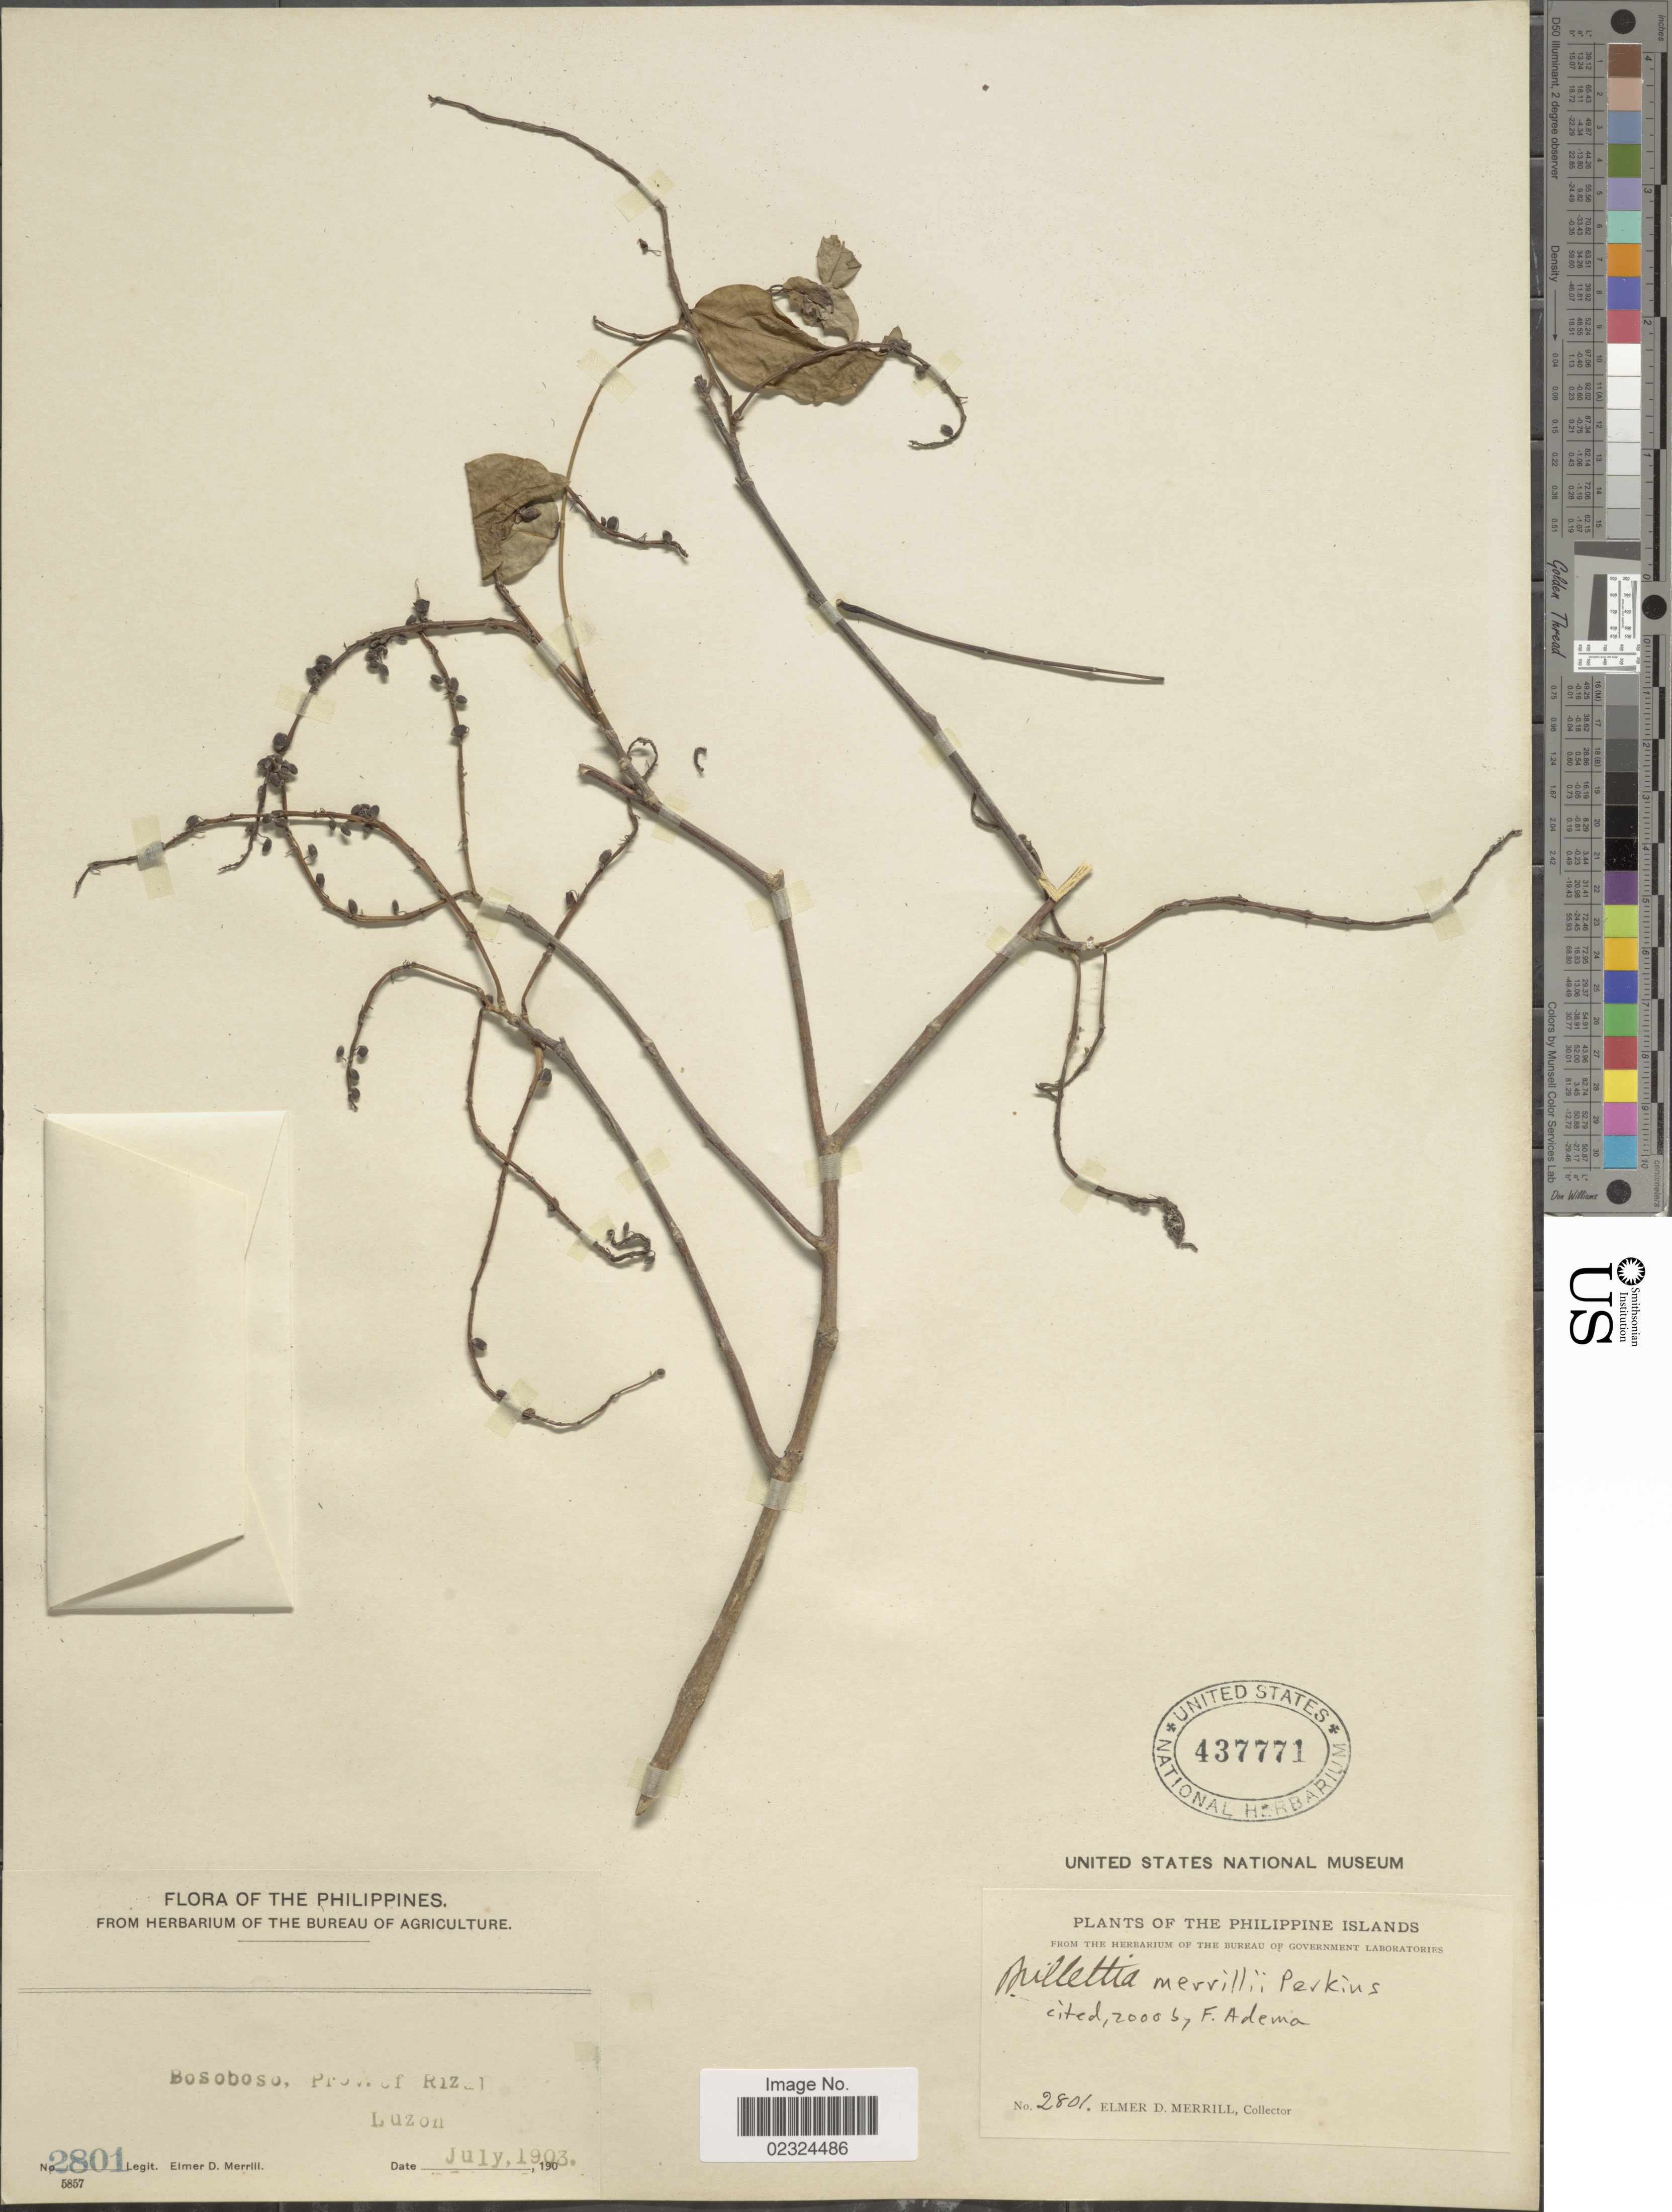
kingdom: Plantae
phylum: Tracheophyta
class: Magnoliopsida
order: Fabales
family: Fabaceae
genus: Millettia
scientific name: Millettia merrillii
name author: Perkins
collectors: E. D. Merrill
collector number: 2801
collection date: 1903-07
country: Philippines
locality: Bosoboso, Prov. of Rizal. Luzon. Philippine Islands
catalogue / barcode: US 437771